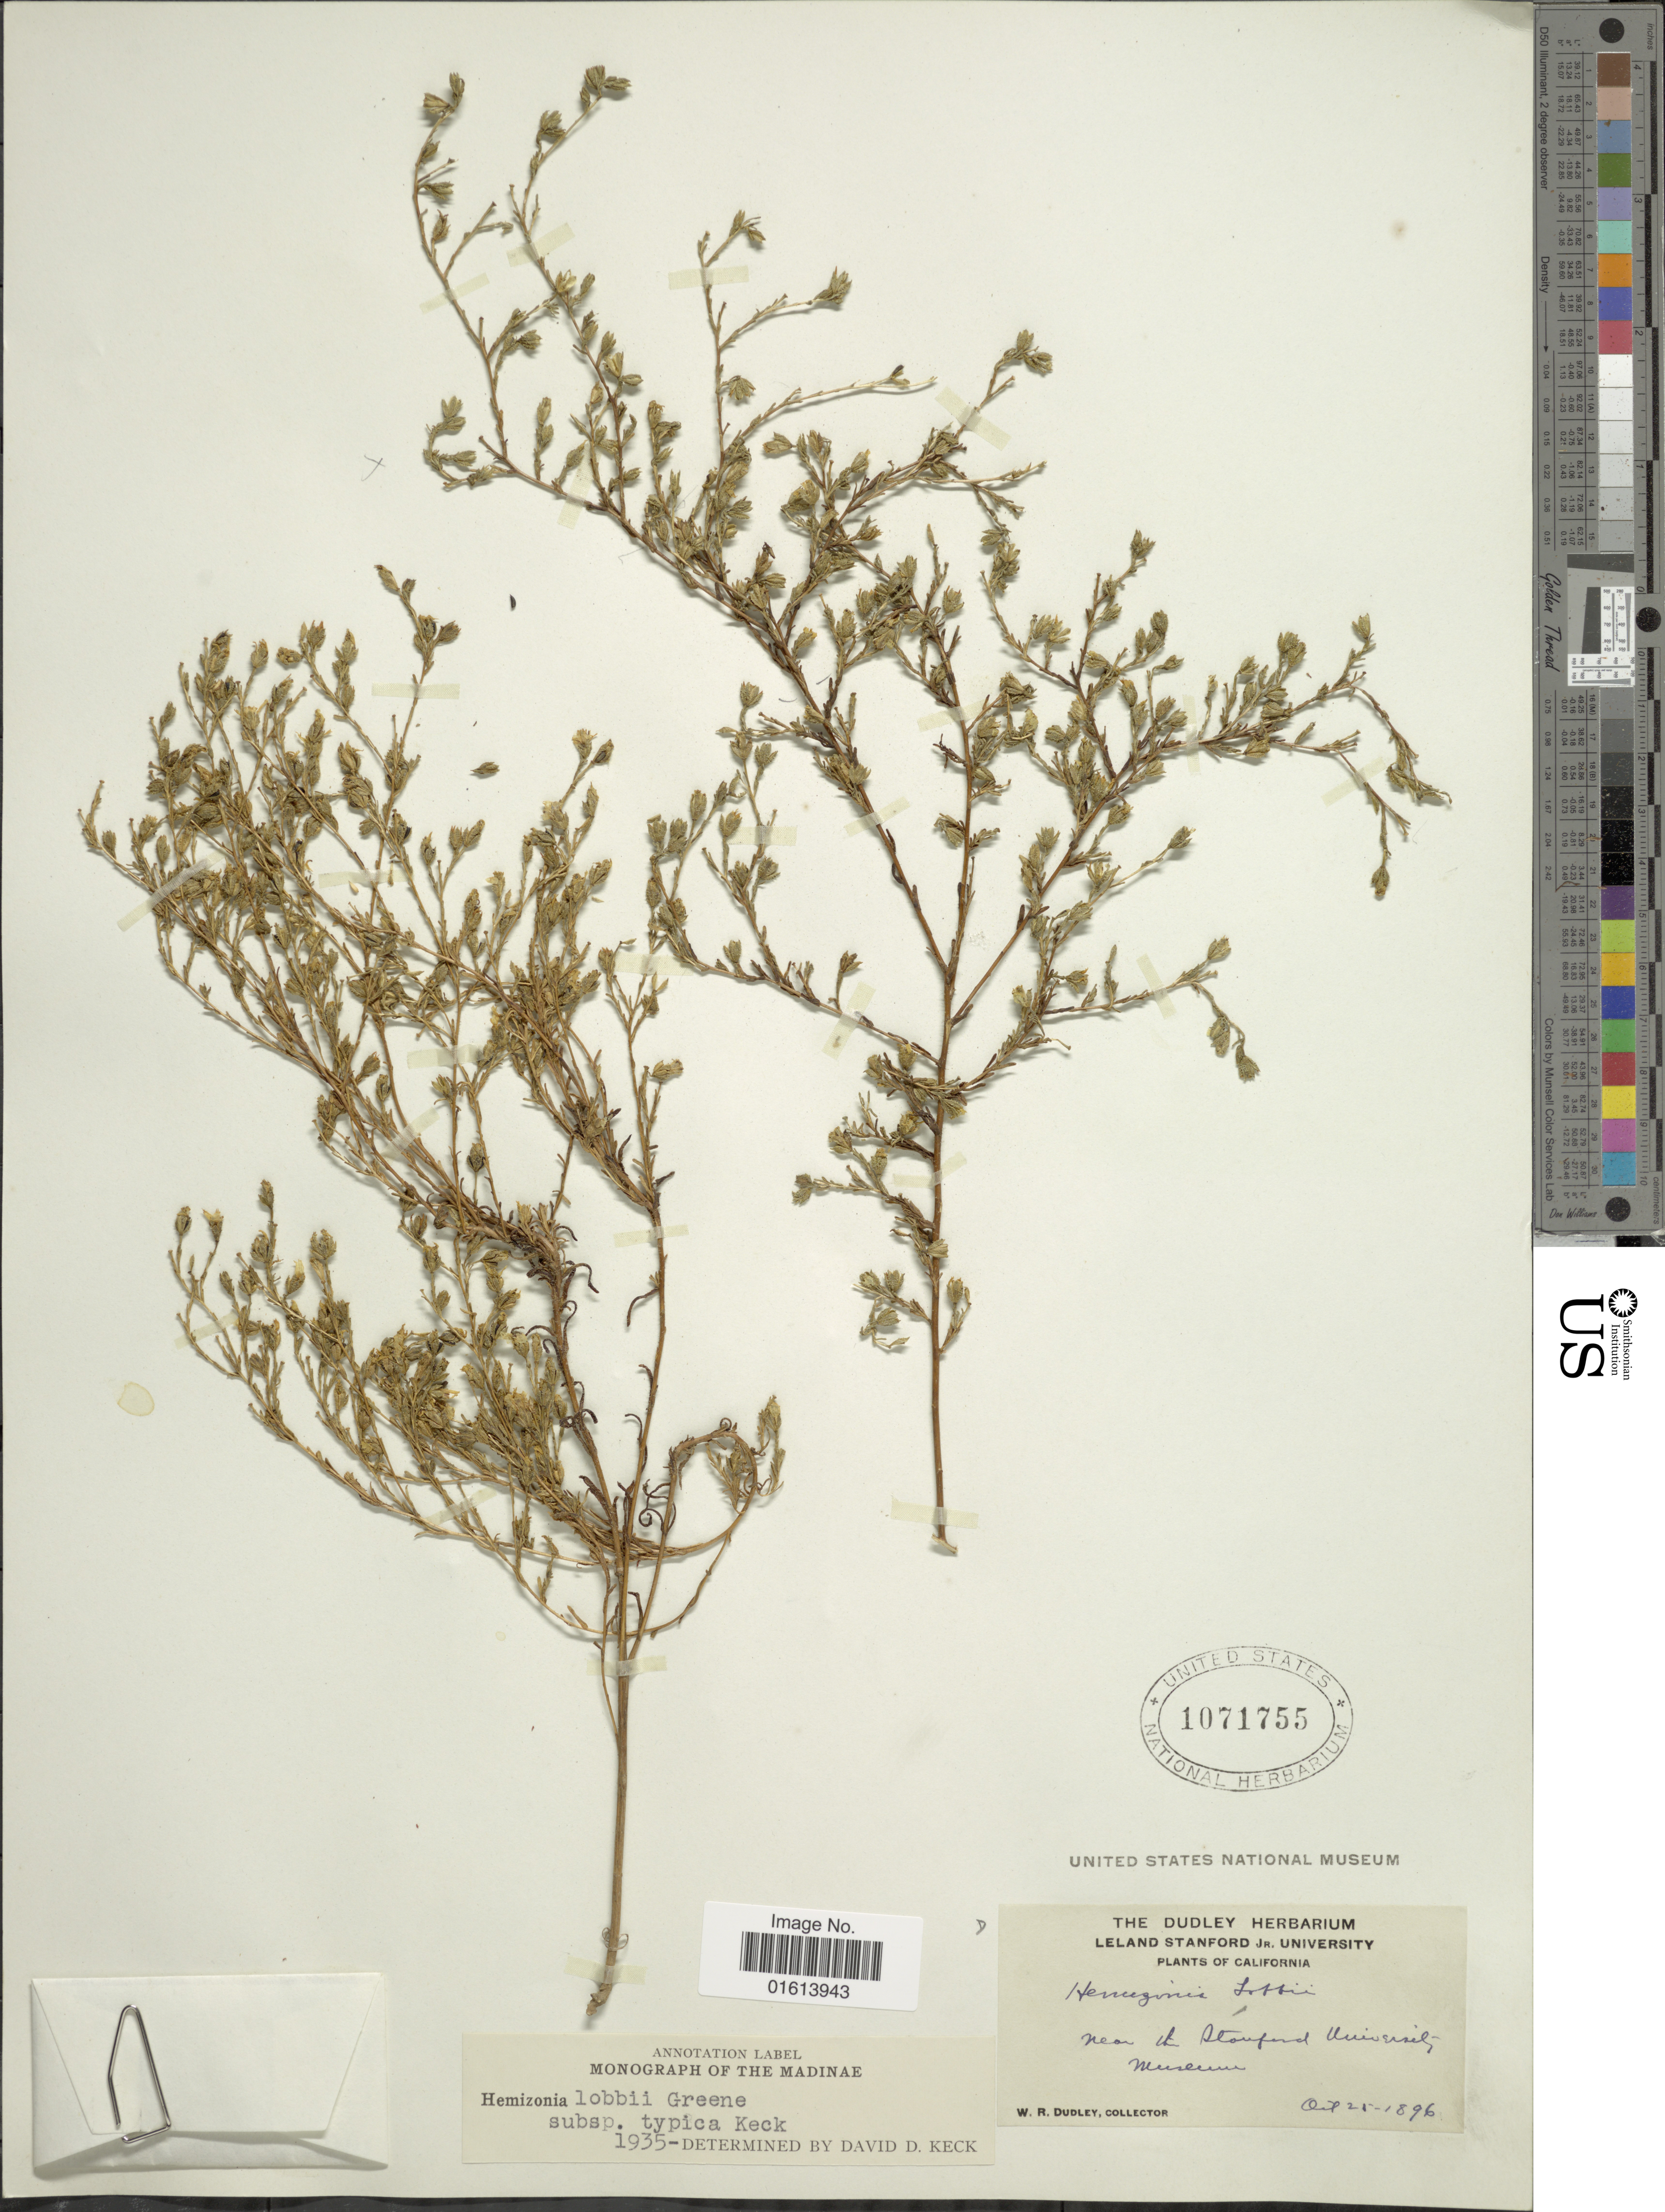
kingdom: Plantae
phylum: Tracheophyta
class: Magnoliopsida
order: Asterales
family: Asteraceae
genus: Deinandra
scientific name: Deinandra lobbii subsp. lobbii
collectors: W. Dudley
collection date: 1896-10-28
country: United States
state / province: California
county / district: Santa Clara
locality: California. near the Stanford University Museum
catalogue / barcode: US 1071755